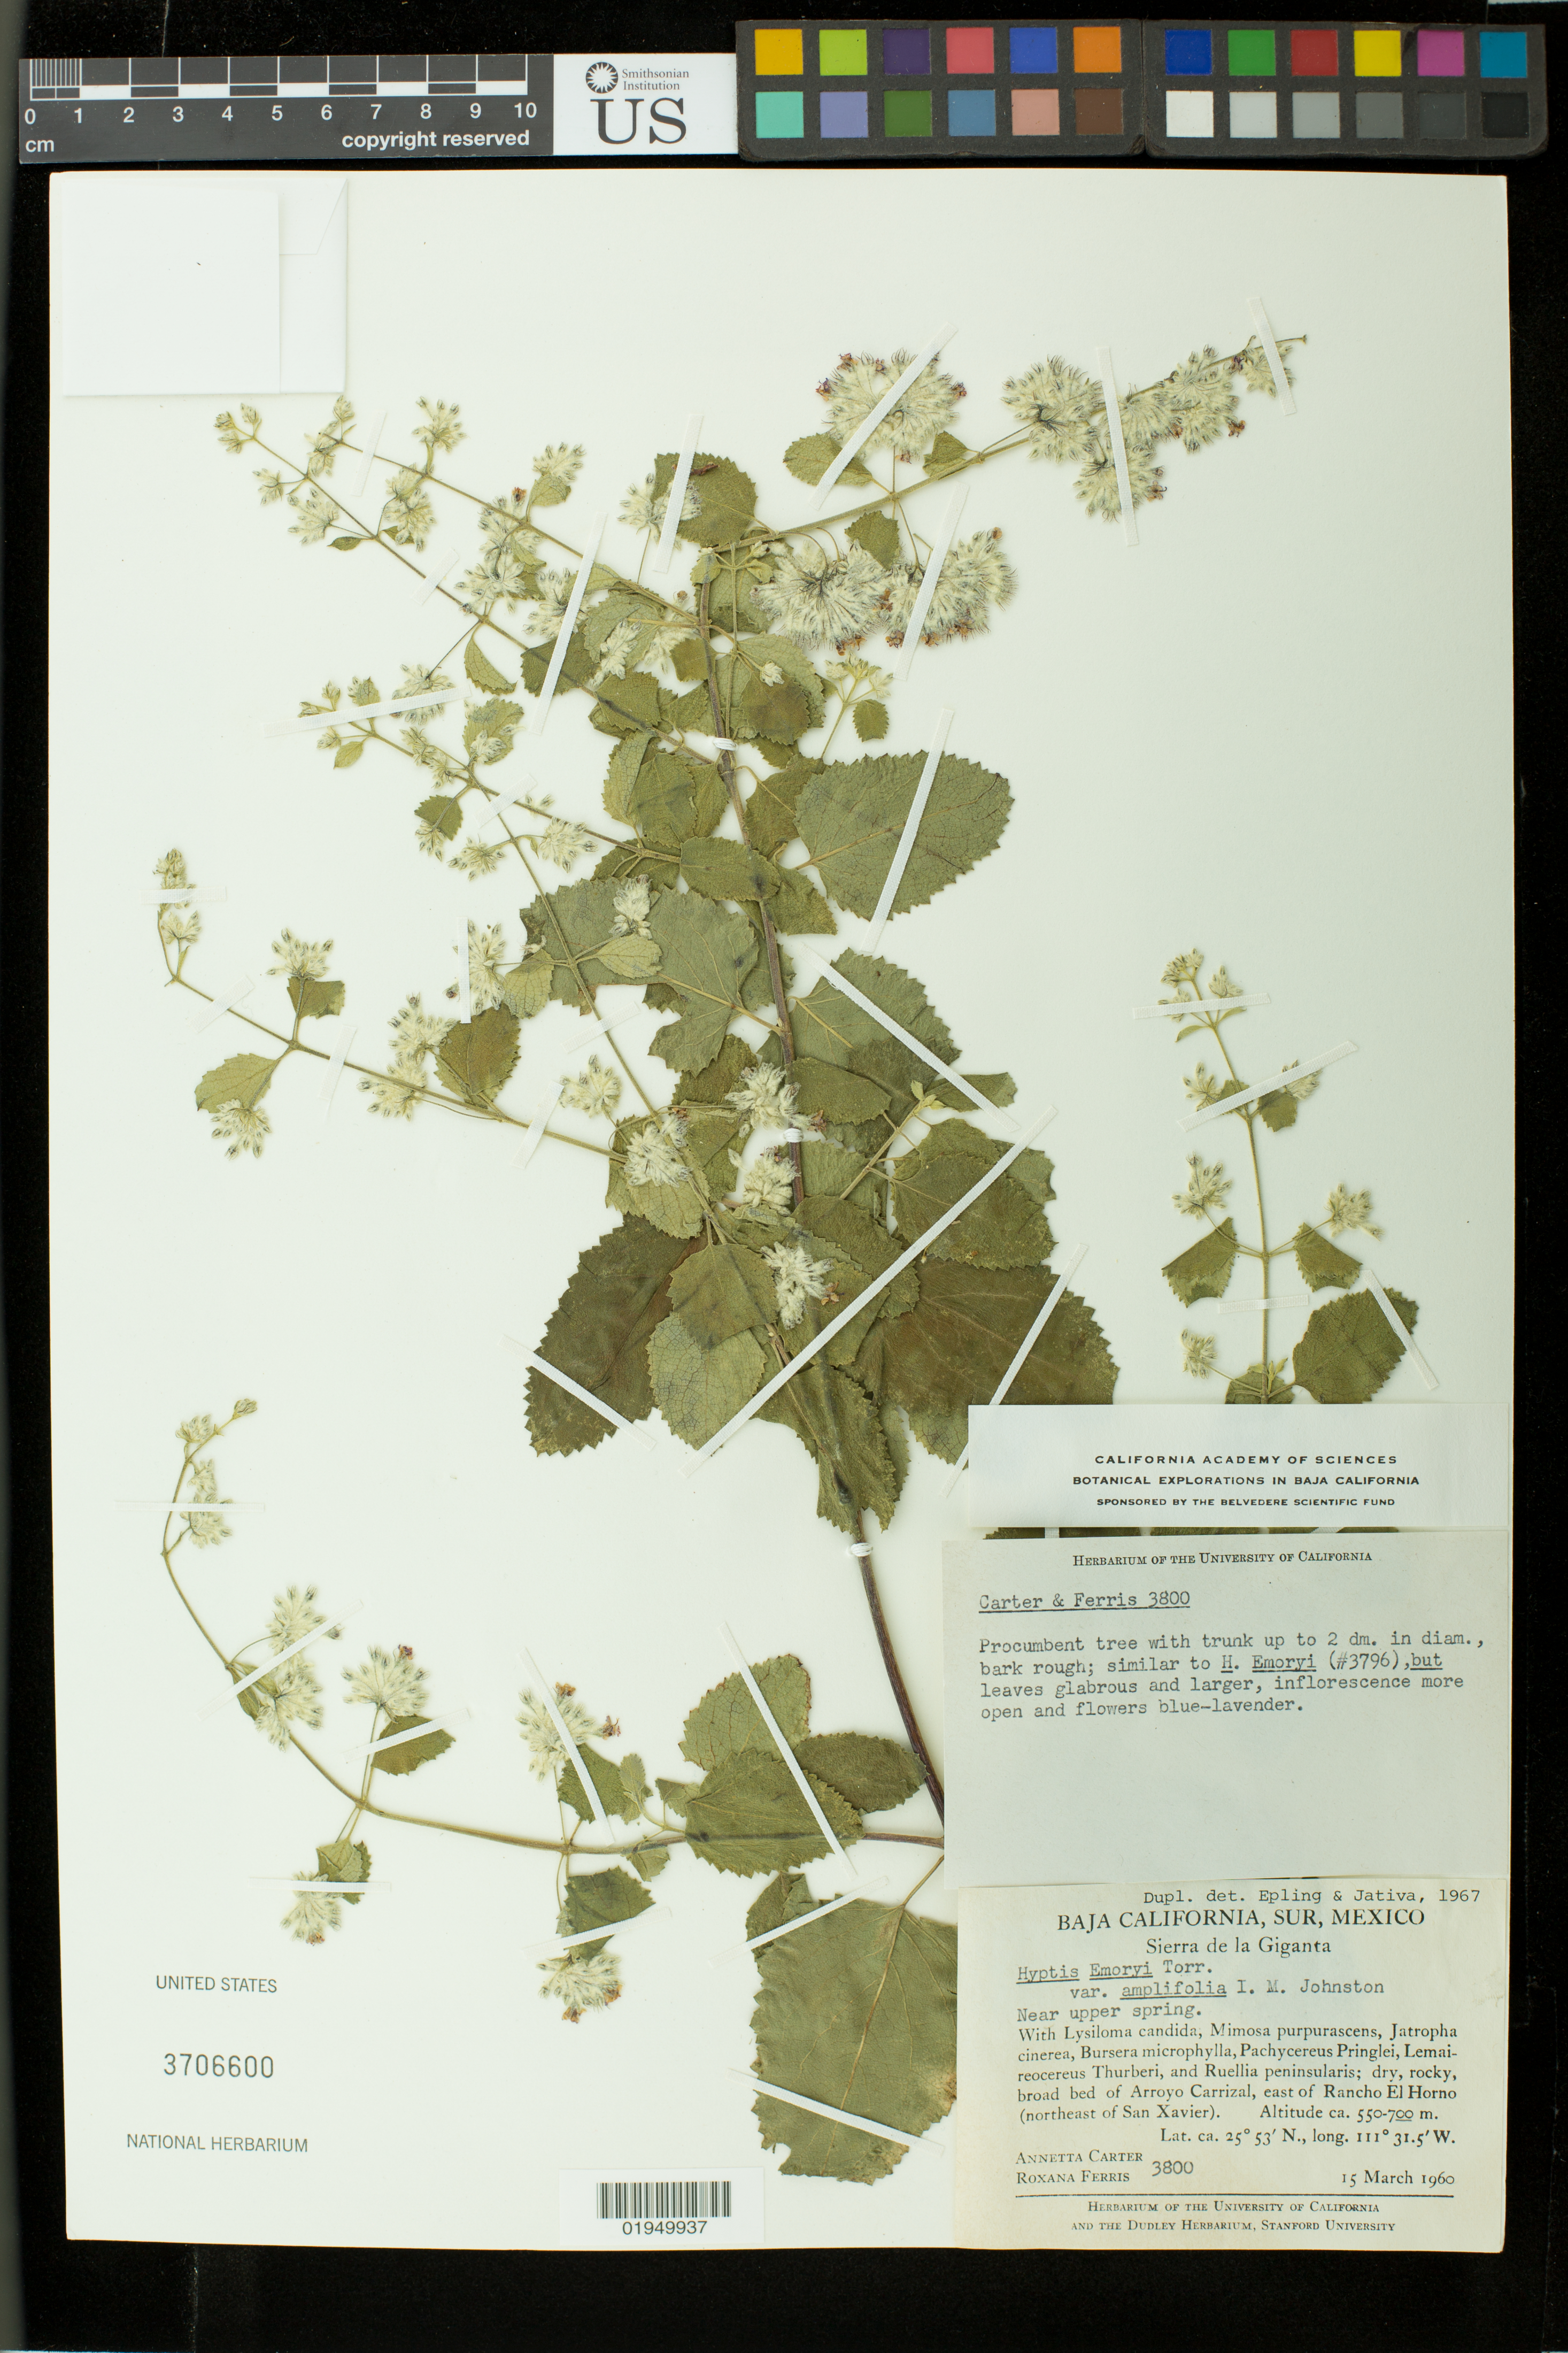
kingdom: Plantae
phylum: Tracheophyta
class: Magnoliopsida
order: Lamiales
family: Lamiaceae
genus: Condea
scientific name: Condea emoryi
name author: (Torr.) Harley & J.F.B. Pastore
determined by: Strong, Mark T., (BOT), Smithsonian Institution - National Museum of Natural History (UNITED STATES)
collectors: A. Carter & R. S. Ferris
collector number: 3800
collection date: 1960-03-15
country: Mexico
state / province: Baja California Sur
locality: Sierra de la Giganta. Bed of Arroyo Carrizal, east of Rancho El Horno (northeast of San Xavier).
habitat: Near upper spring. Dry, rocky, broad bed of Arroyo Carrizal.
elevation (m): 550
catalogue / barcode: US 3706600